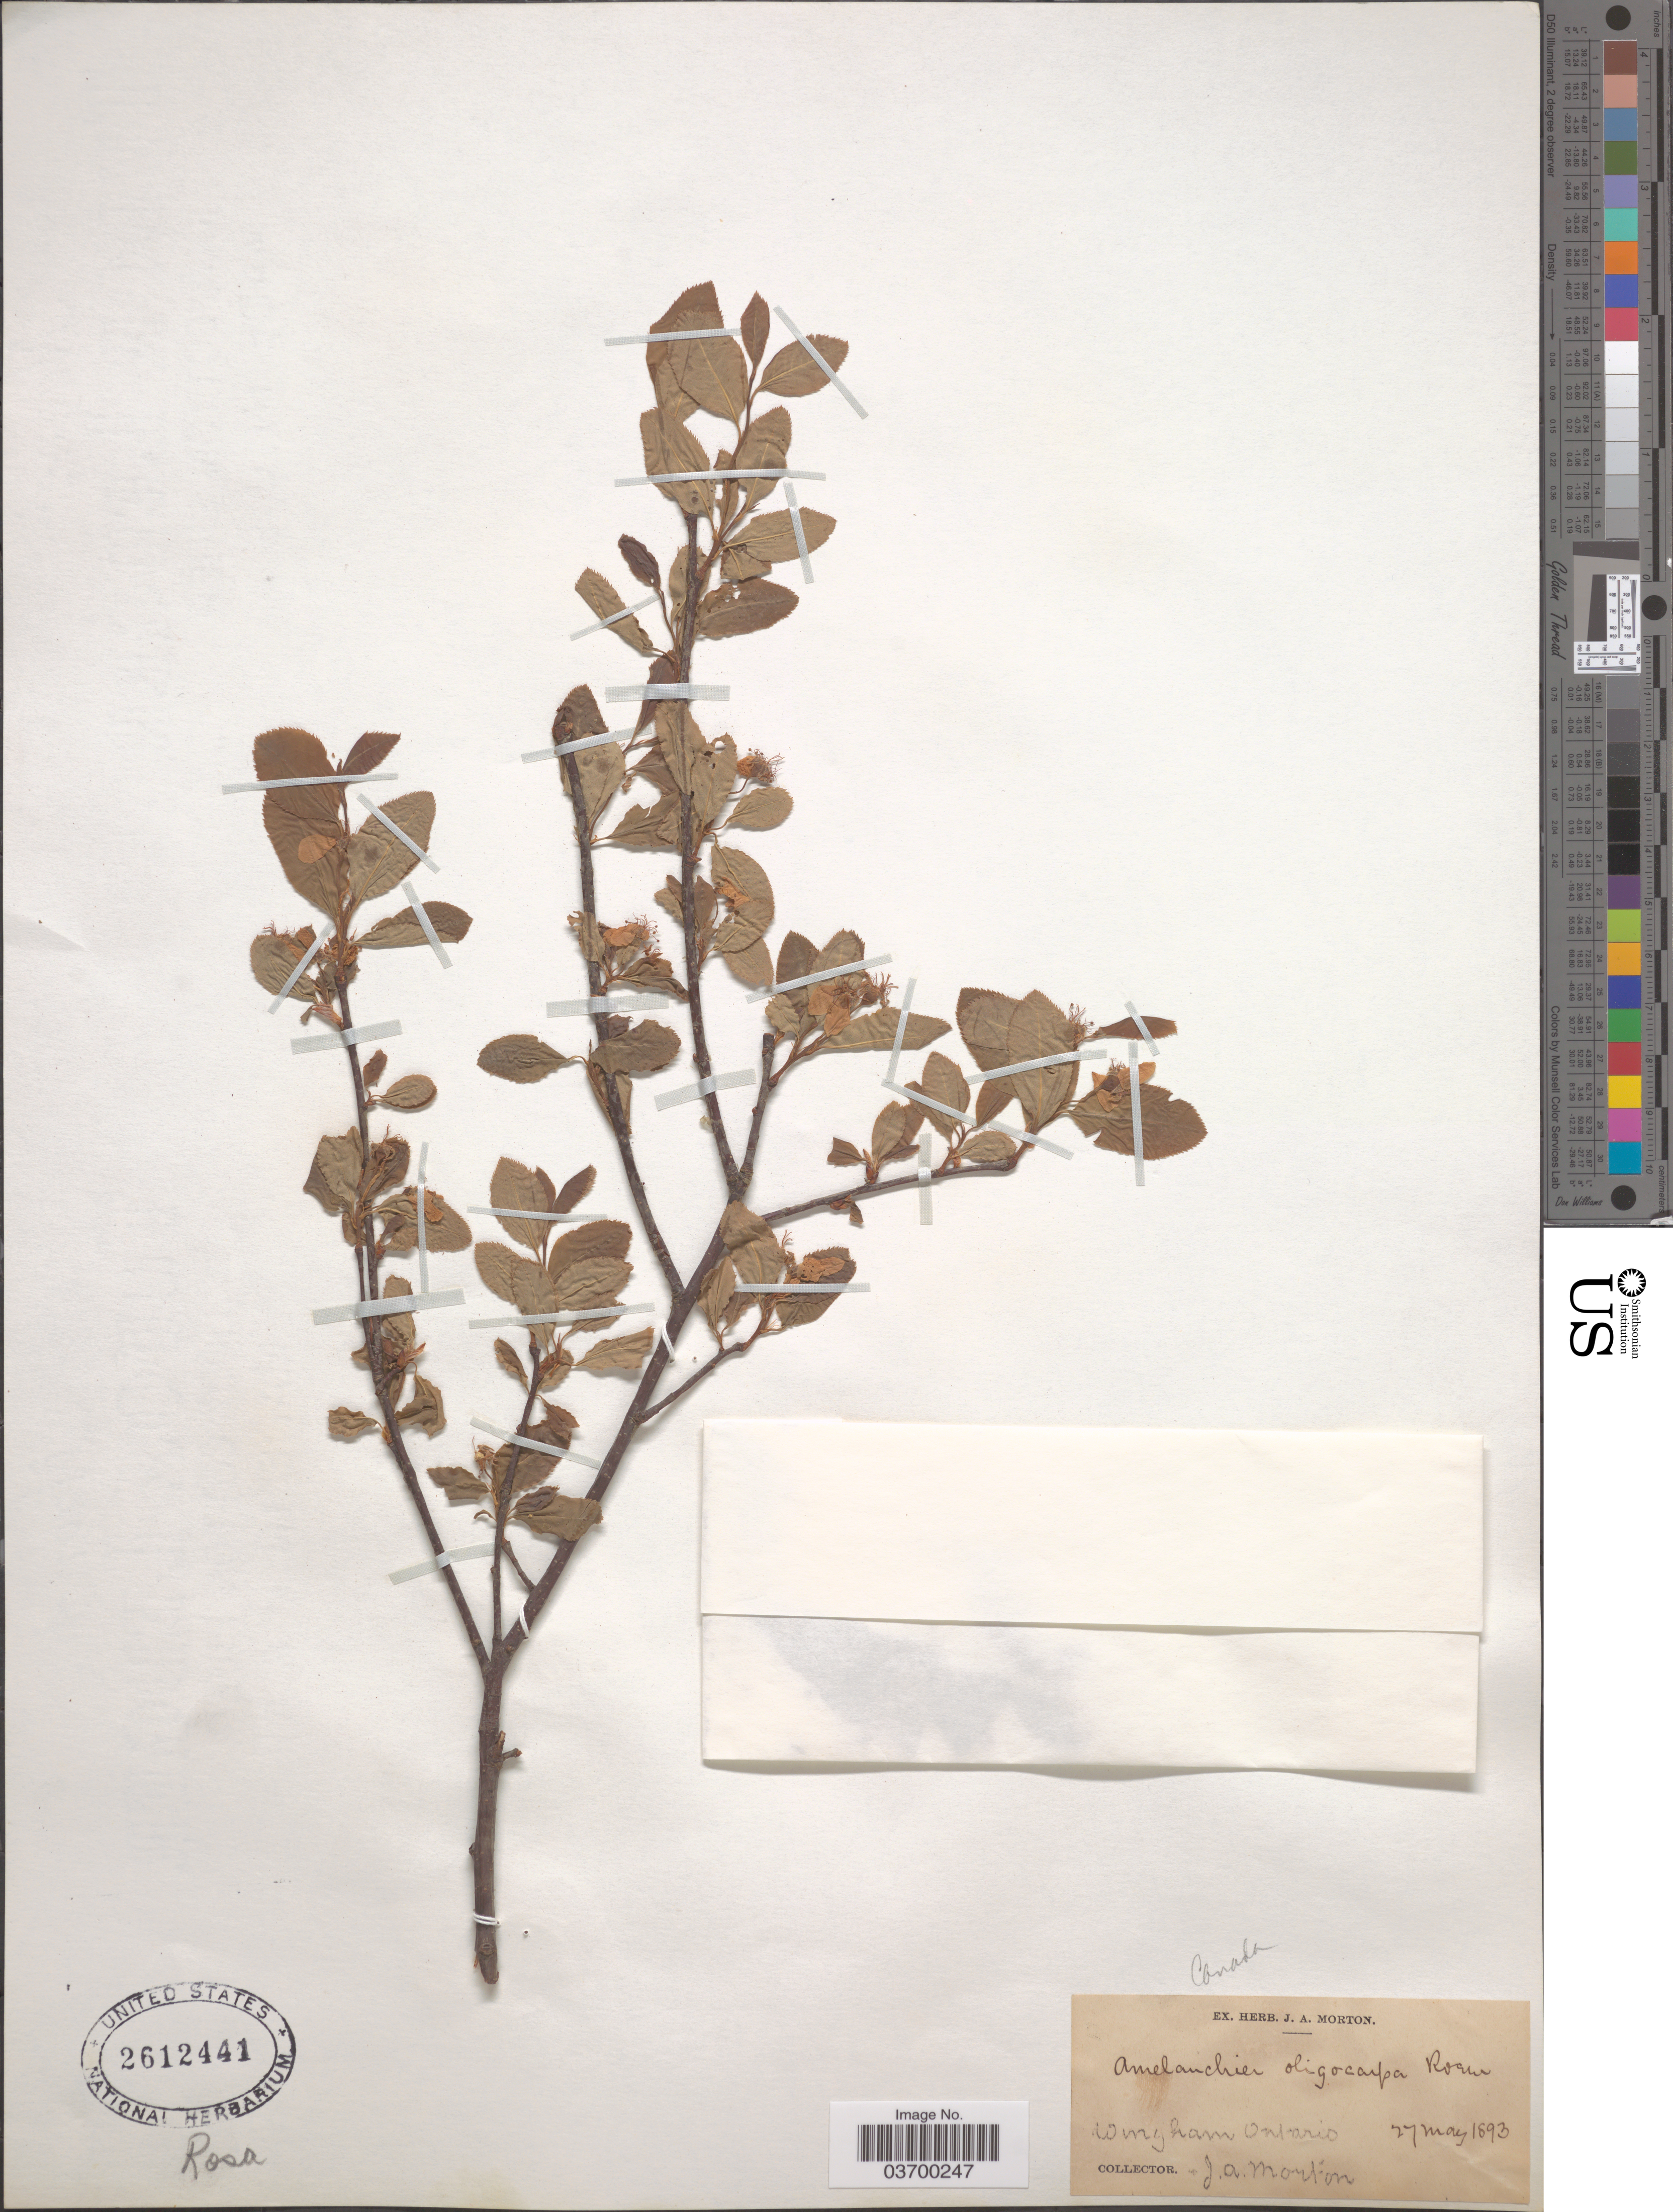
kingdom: Plantae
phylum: Tracheophyta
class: Magnoliopsida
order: Rosales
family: Rosaceae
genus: Amelanchier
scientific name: Amelanchier bartramiana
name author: (Tausch) M. Roem.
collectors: J. A. Morton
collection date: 1893-05-27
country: Canada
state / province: Ontario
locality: Wingham.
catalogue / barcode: US 2612441